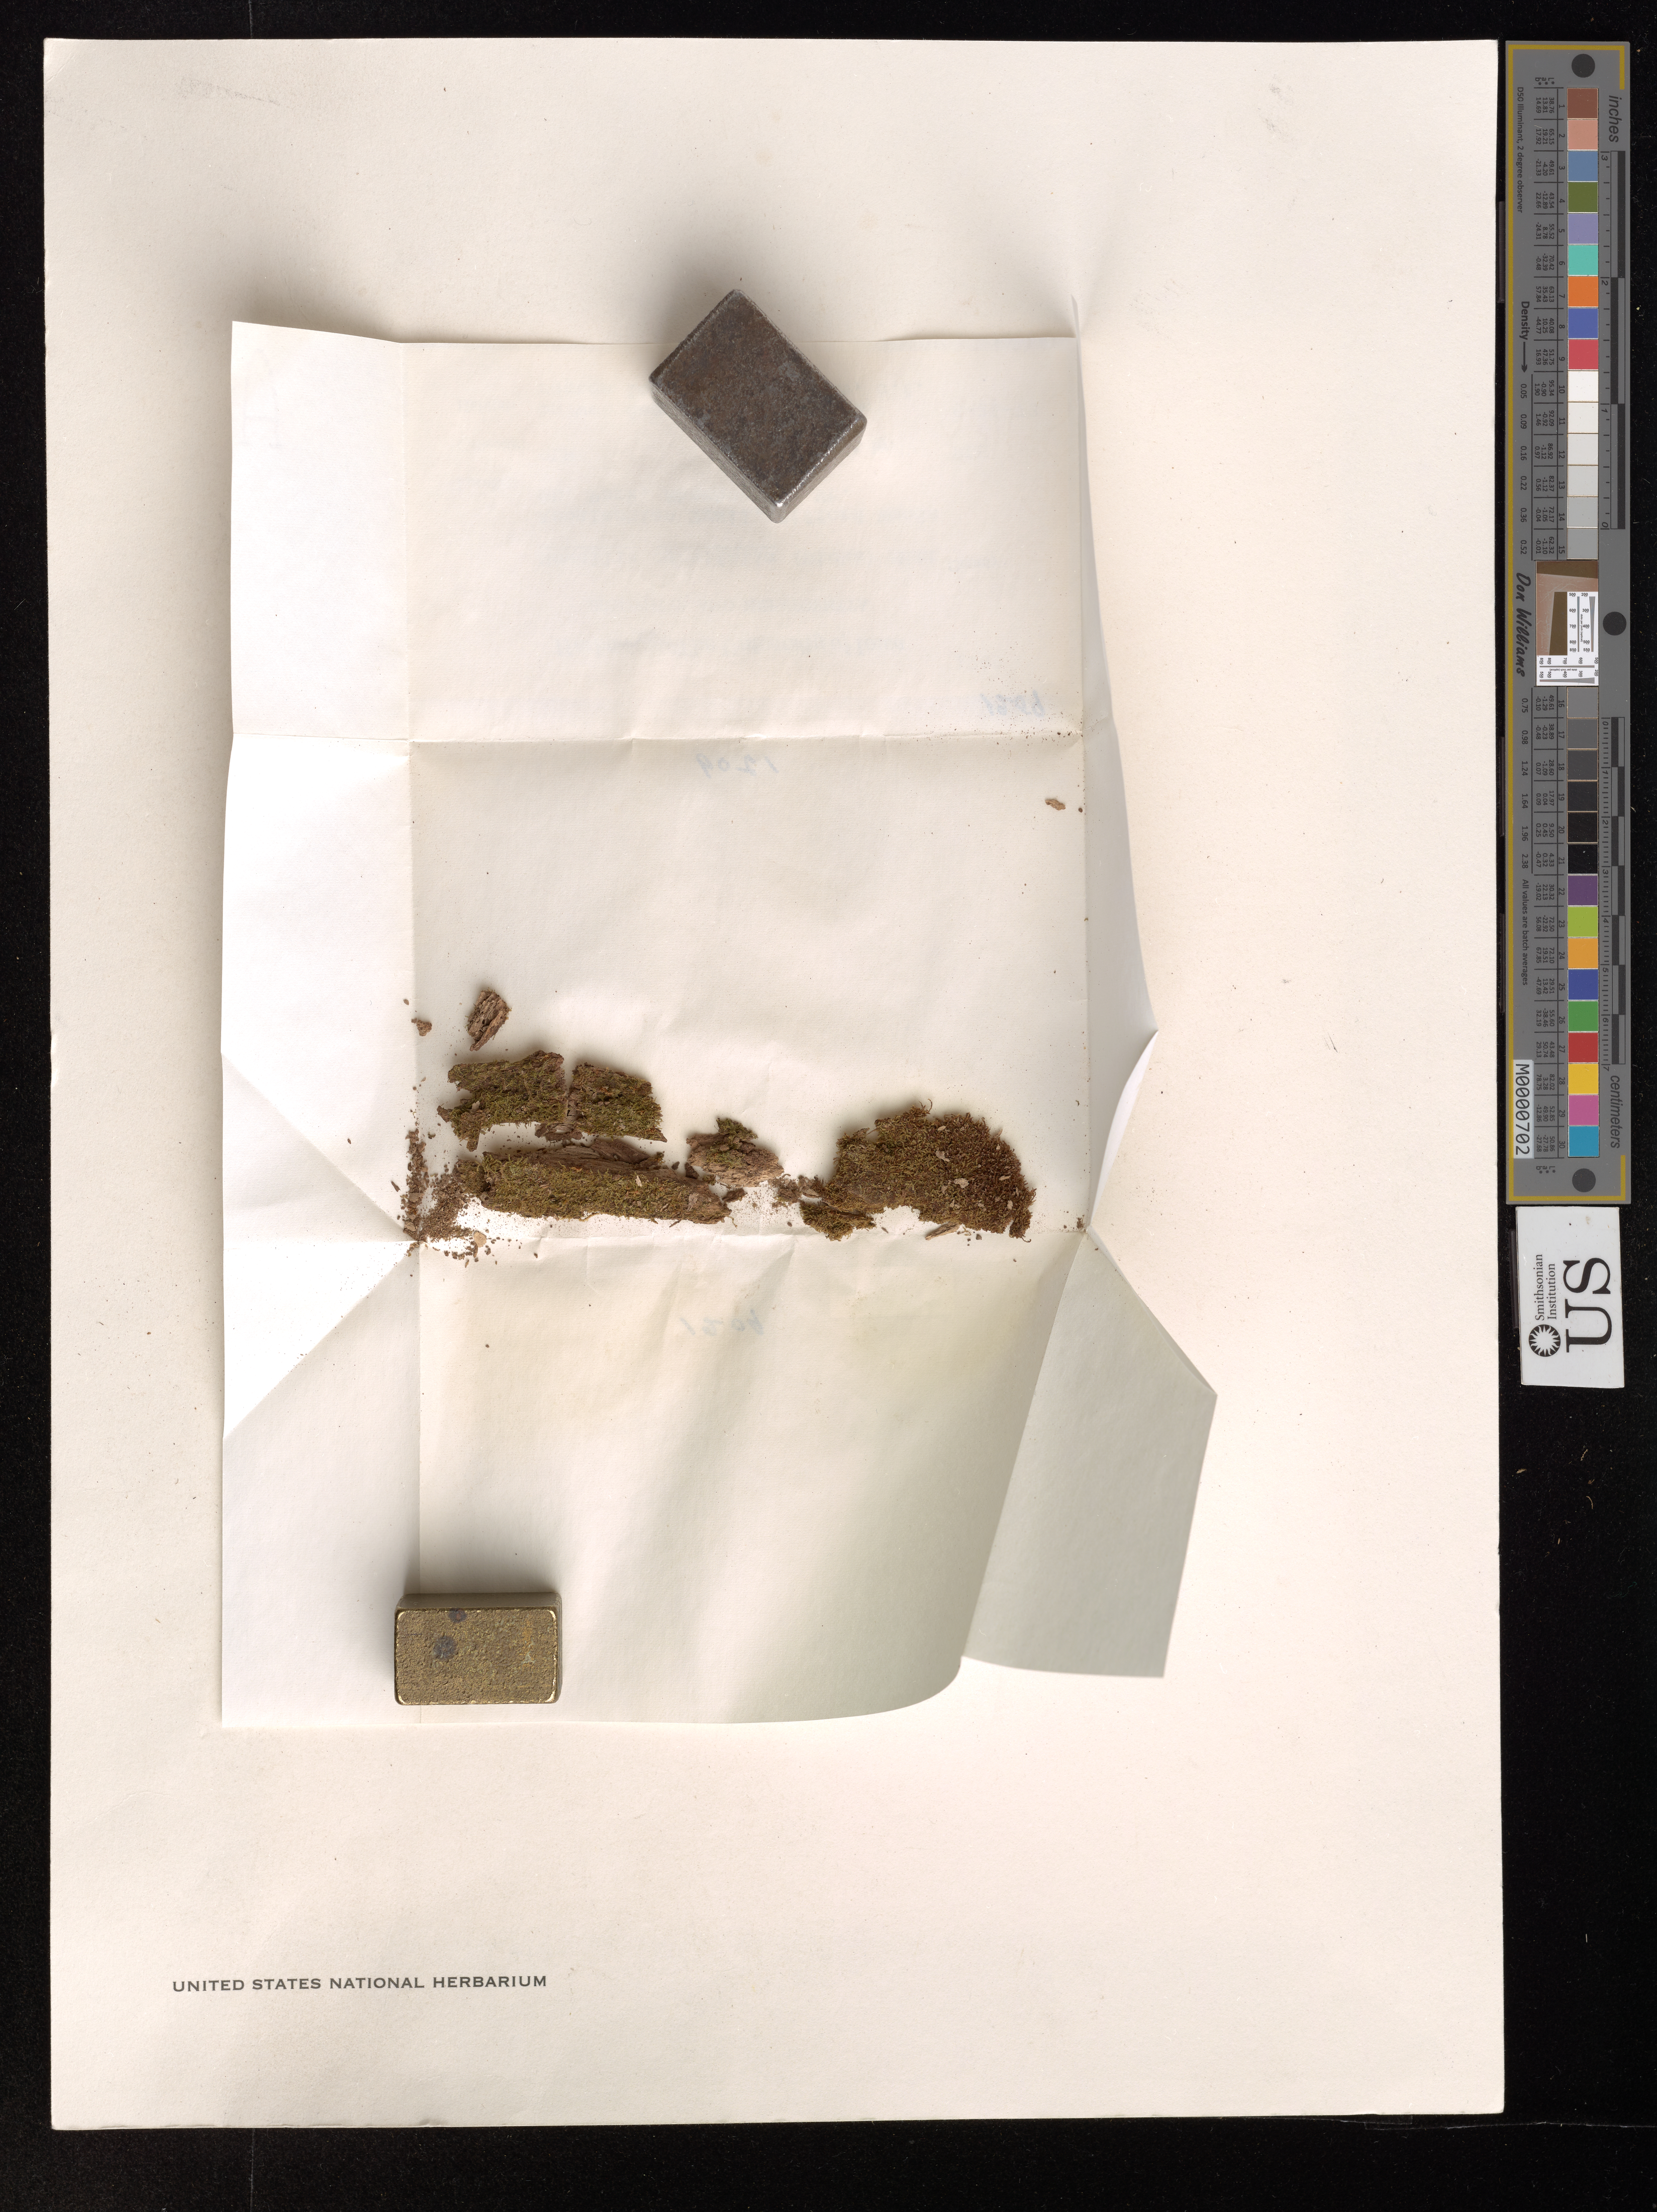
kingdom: Plantae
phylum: Marchantiophyta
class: Jungermanniopsida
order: Jungermanniales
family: Cephaloziaceae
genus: Nowellia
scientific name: Nowellia curvifolia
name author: (Dicks.) Mitt.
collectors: R. RLH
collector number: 1209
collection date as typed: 26 6 73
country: United States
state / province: Vermont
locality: Appalachian Trail, Gifford Woods St. Park, Sherbourne.